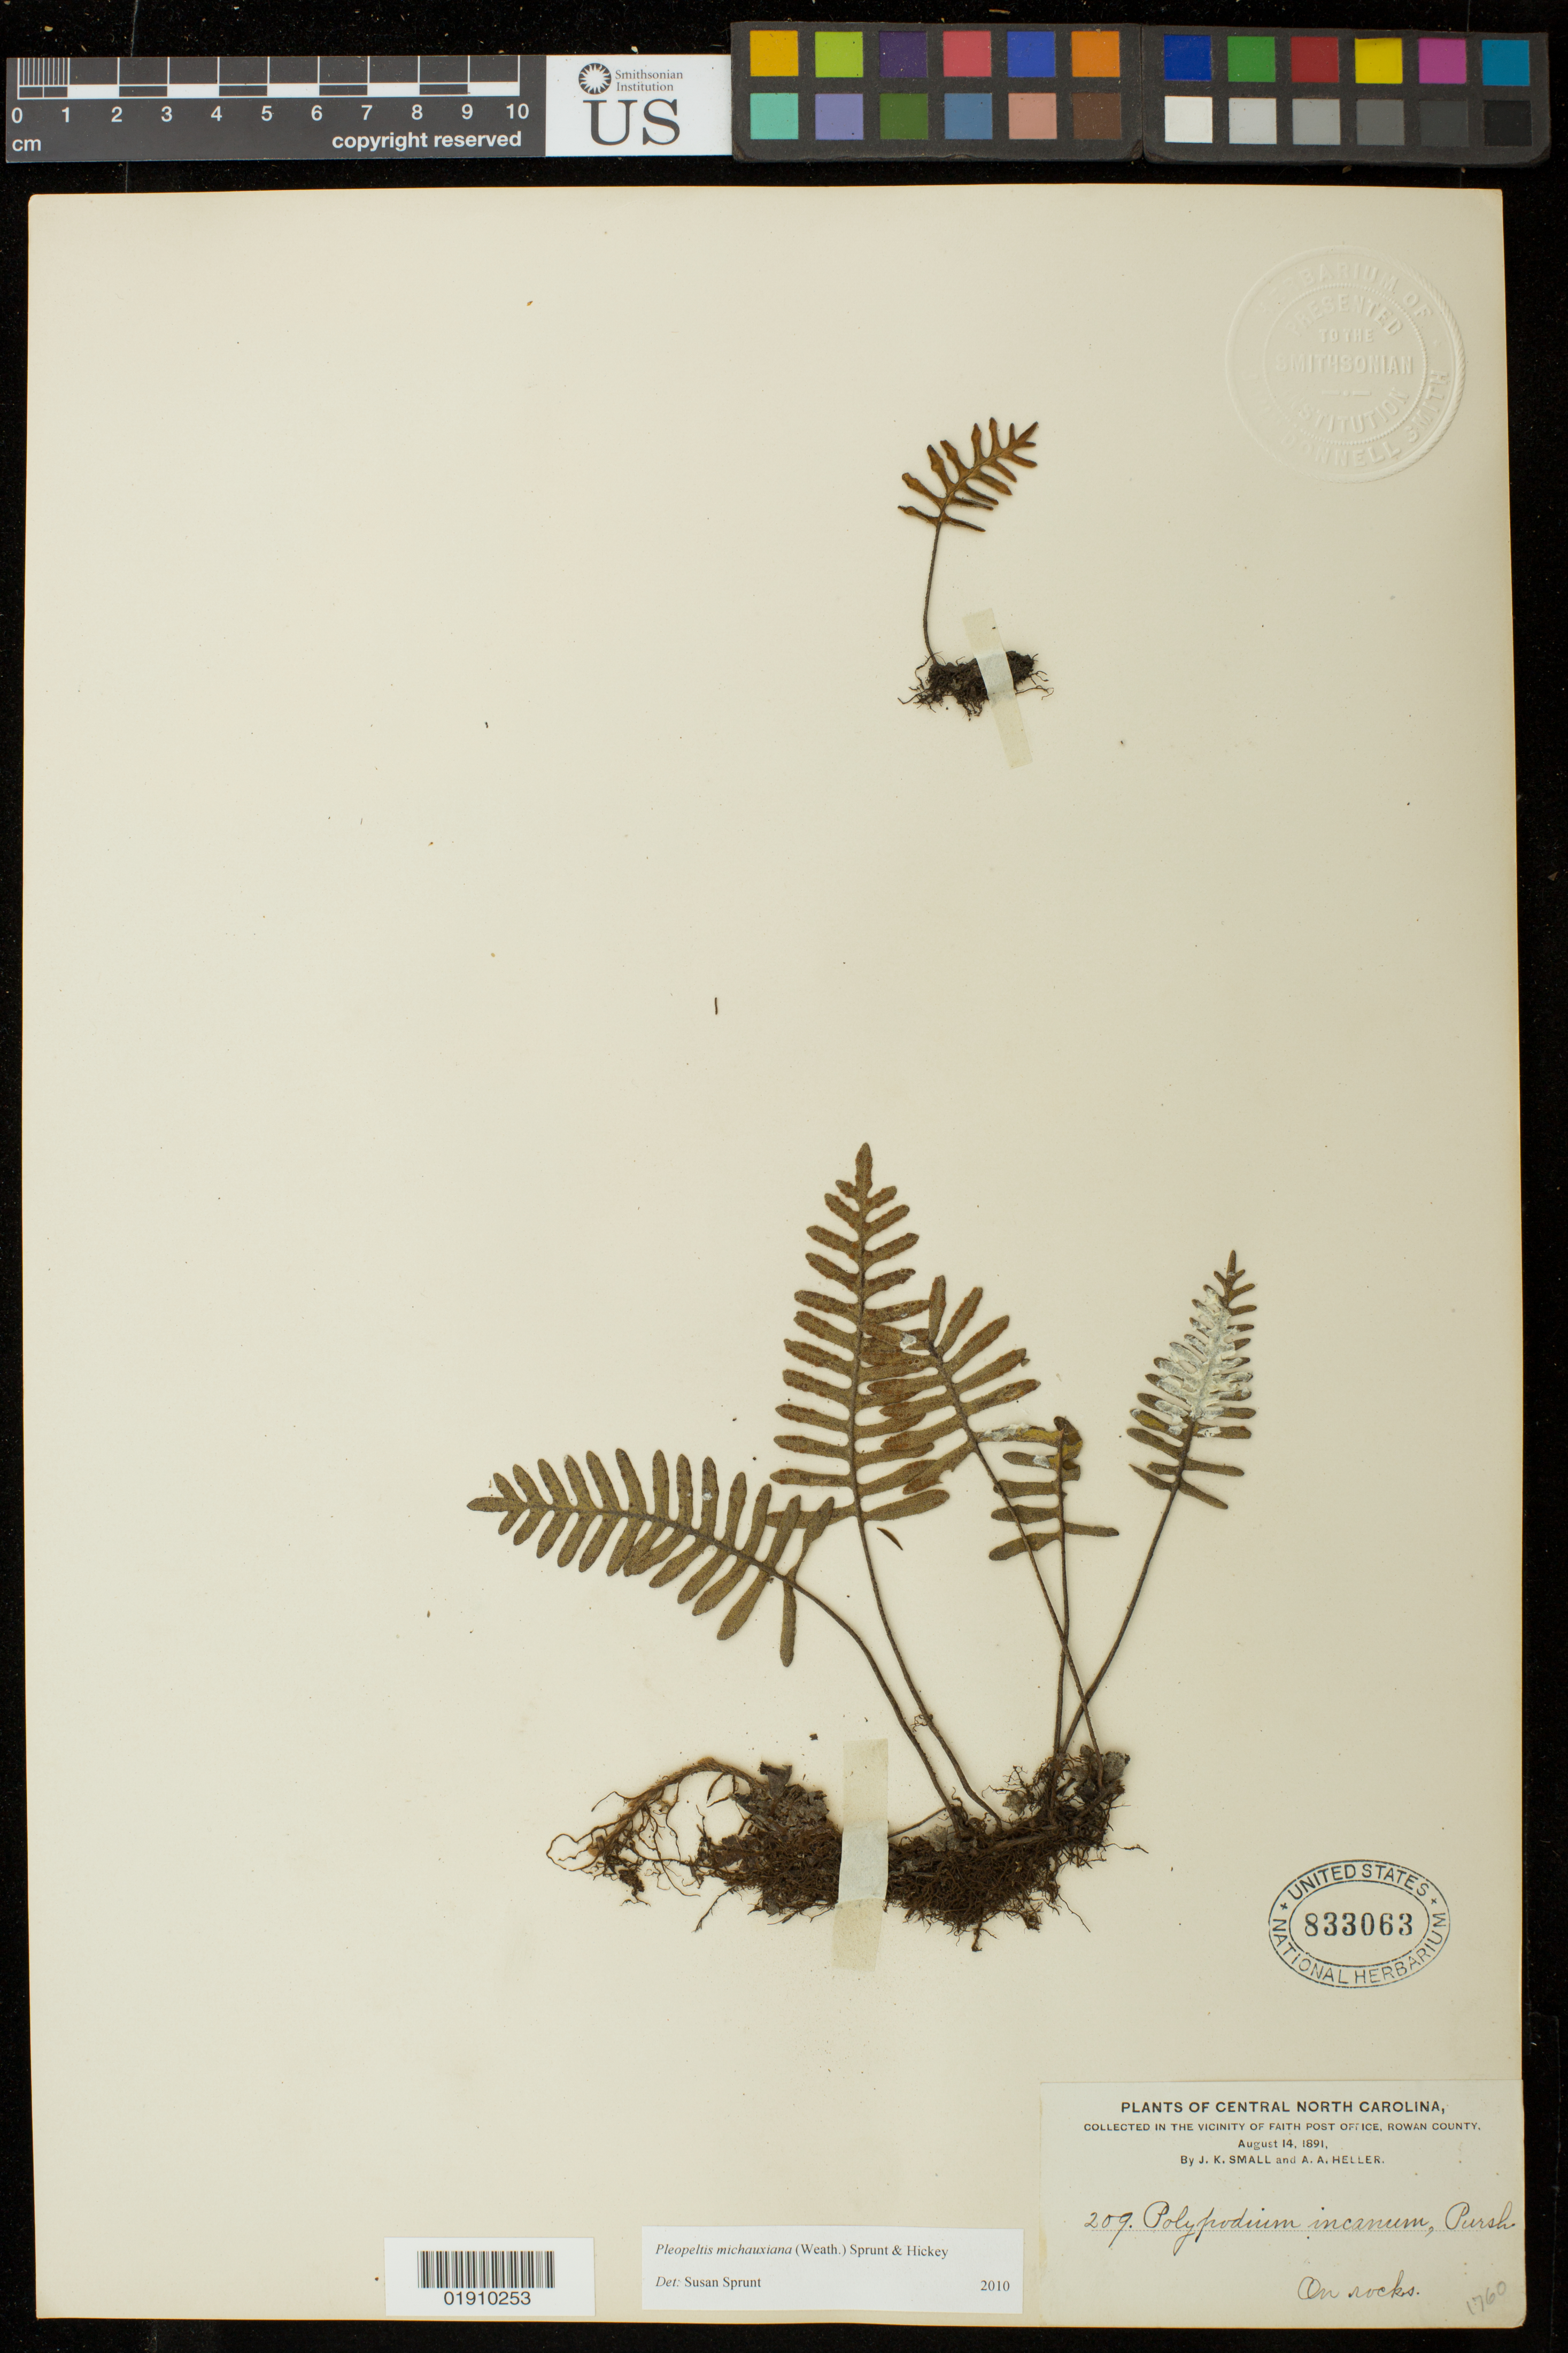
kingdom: Plantae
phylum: Tracheophyta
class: Polypodiopsida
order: Polypodiales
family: Polypodiaceae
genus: Pleopeltis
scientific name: Pleopeltis michauxiana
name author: (Weath.) Hickey & Sprunt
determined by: Sprunt, S. V.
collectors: J. K. Small & H. H. Heller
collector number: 209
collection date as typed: August 14, 1891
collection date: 1891-08-14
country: United States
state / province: North Carolina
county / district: Rowan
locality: The vicinity of Faith Pst Office, Rowan County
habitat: on rocks.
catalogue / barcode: US 833063